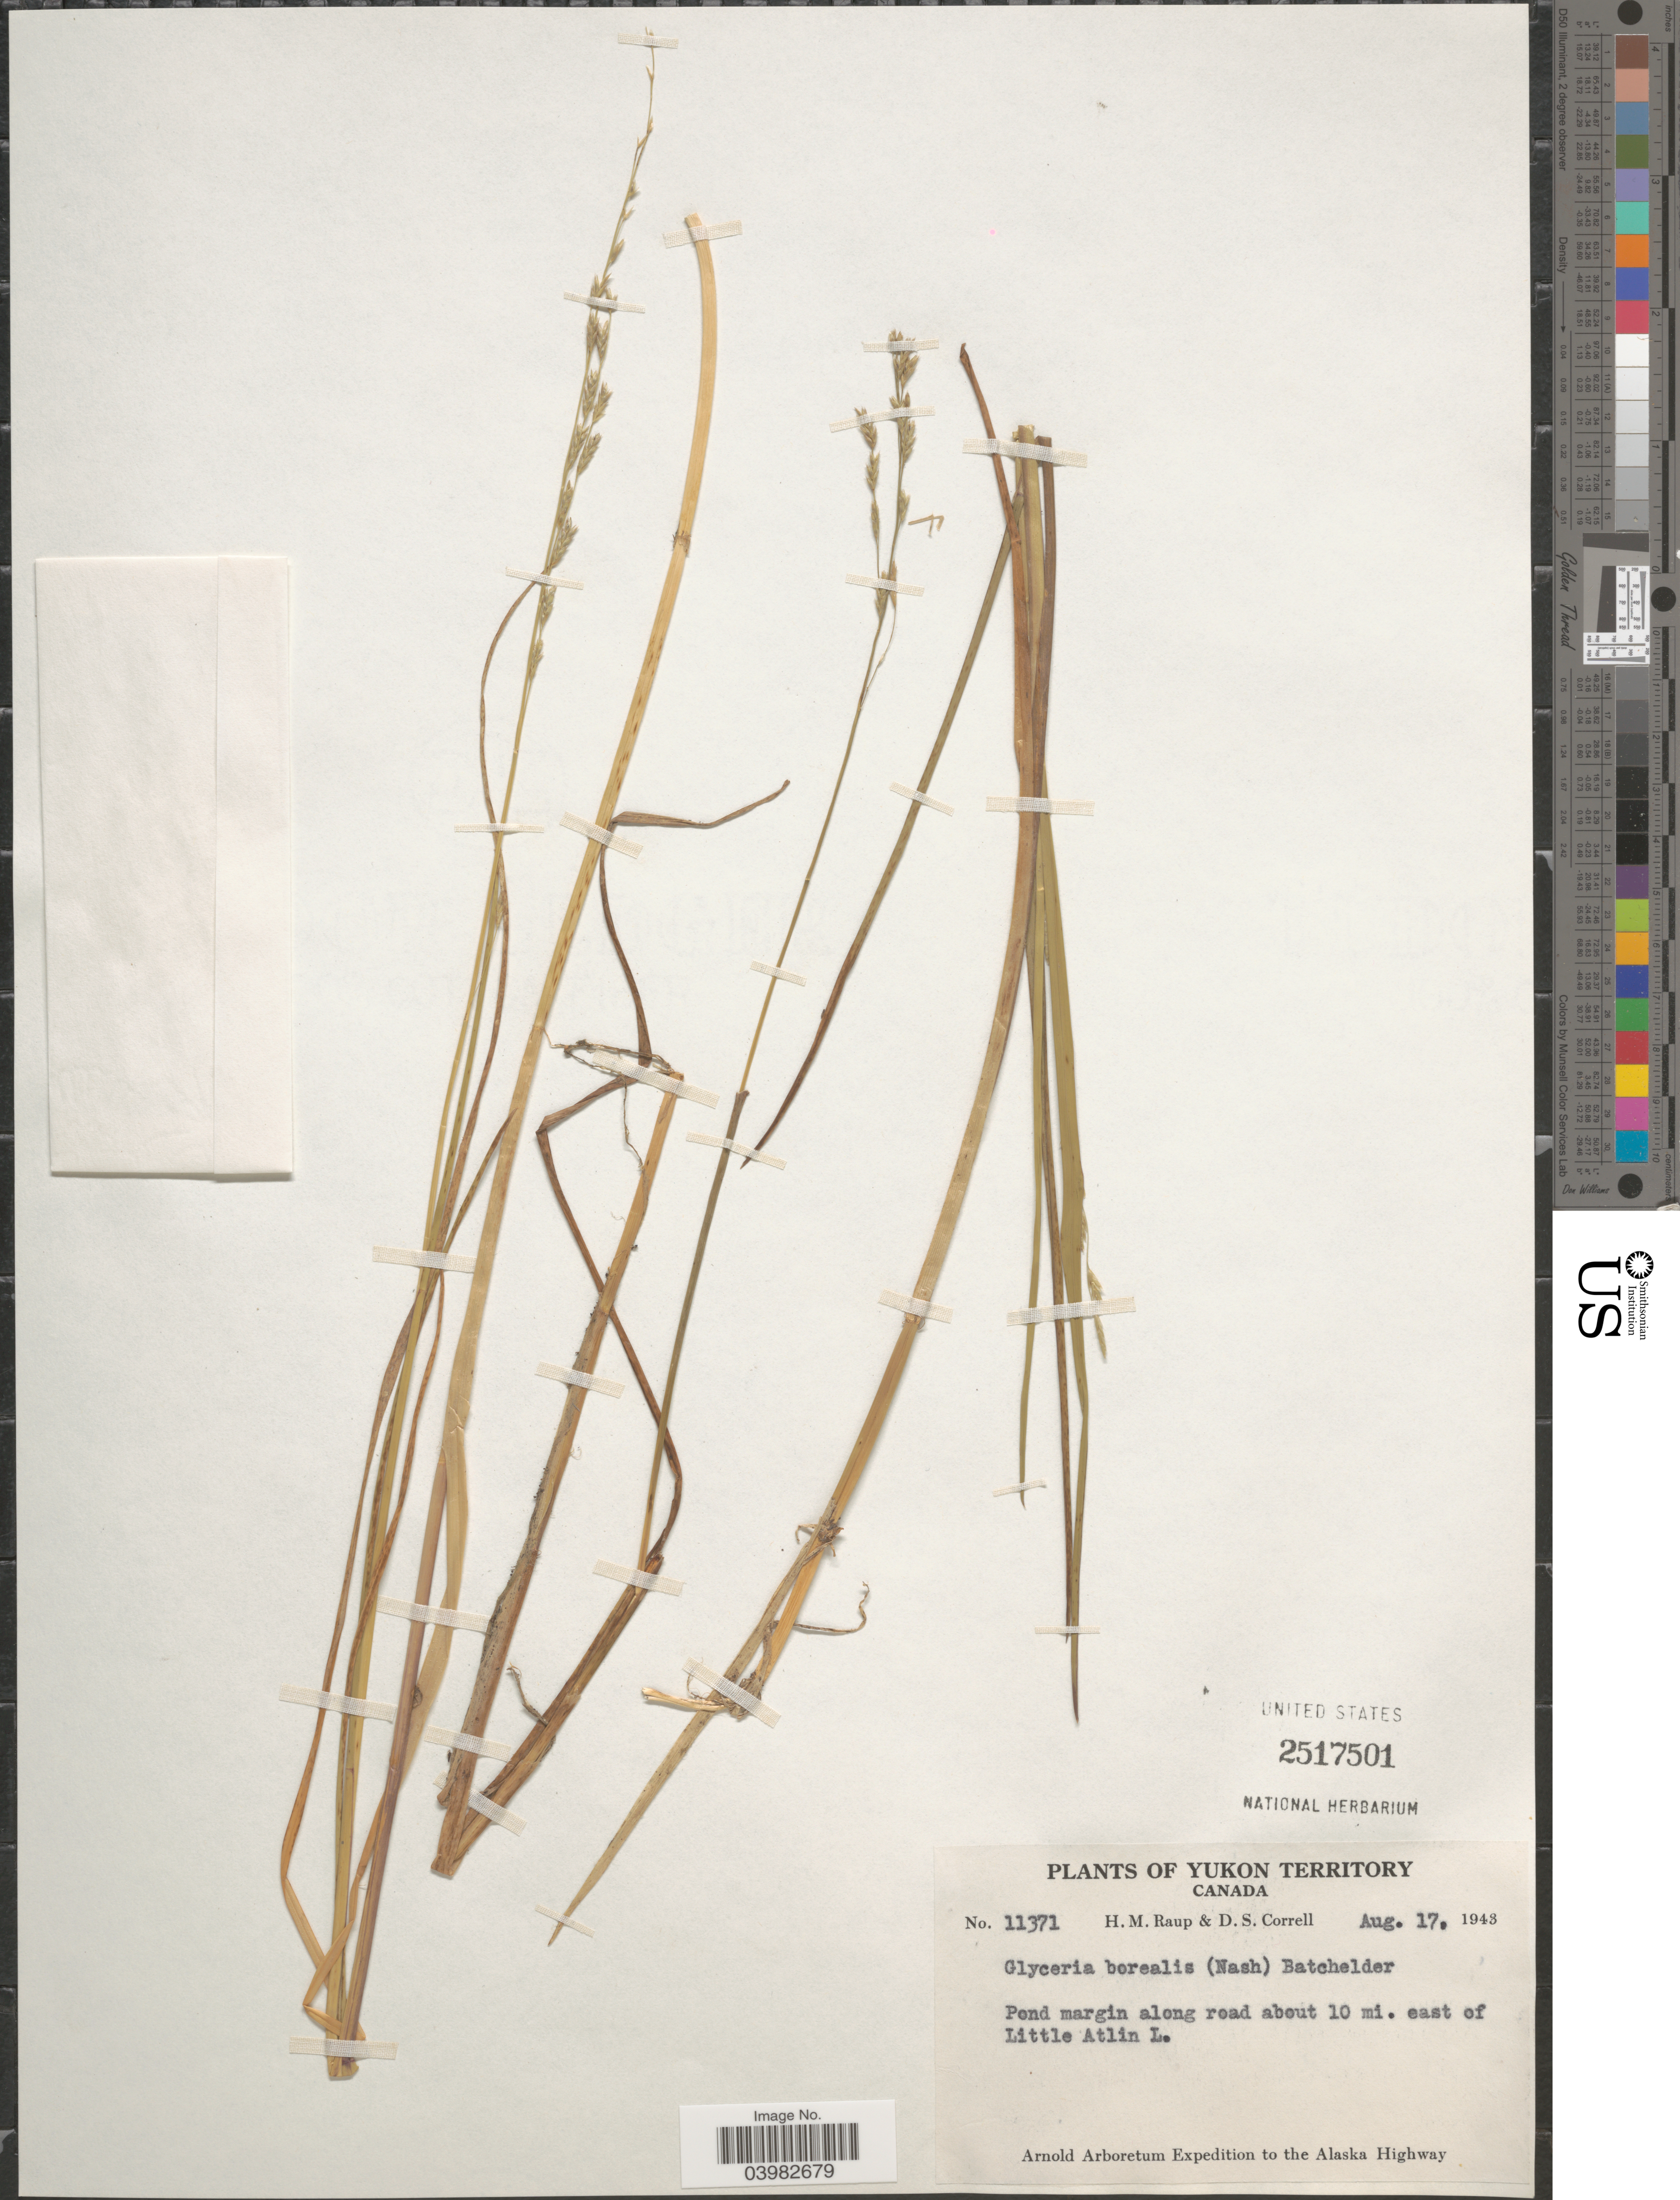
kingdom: Plantae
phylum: Tracheophyta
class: Liliopsida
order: Poales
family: Poaceae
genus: Glyceria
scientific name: Glyceria borealis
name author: (Nash) Batchelder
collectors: H. Raup & D. S. Correll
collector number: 11371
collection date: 1943-08-17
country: Canada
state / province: Yukon Territory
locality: Pond margin along road about 10 mi. east of Little Atlin L. The Alaska Highway.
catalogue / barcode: US 2517501